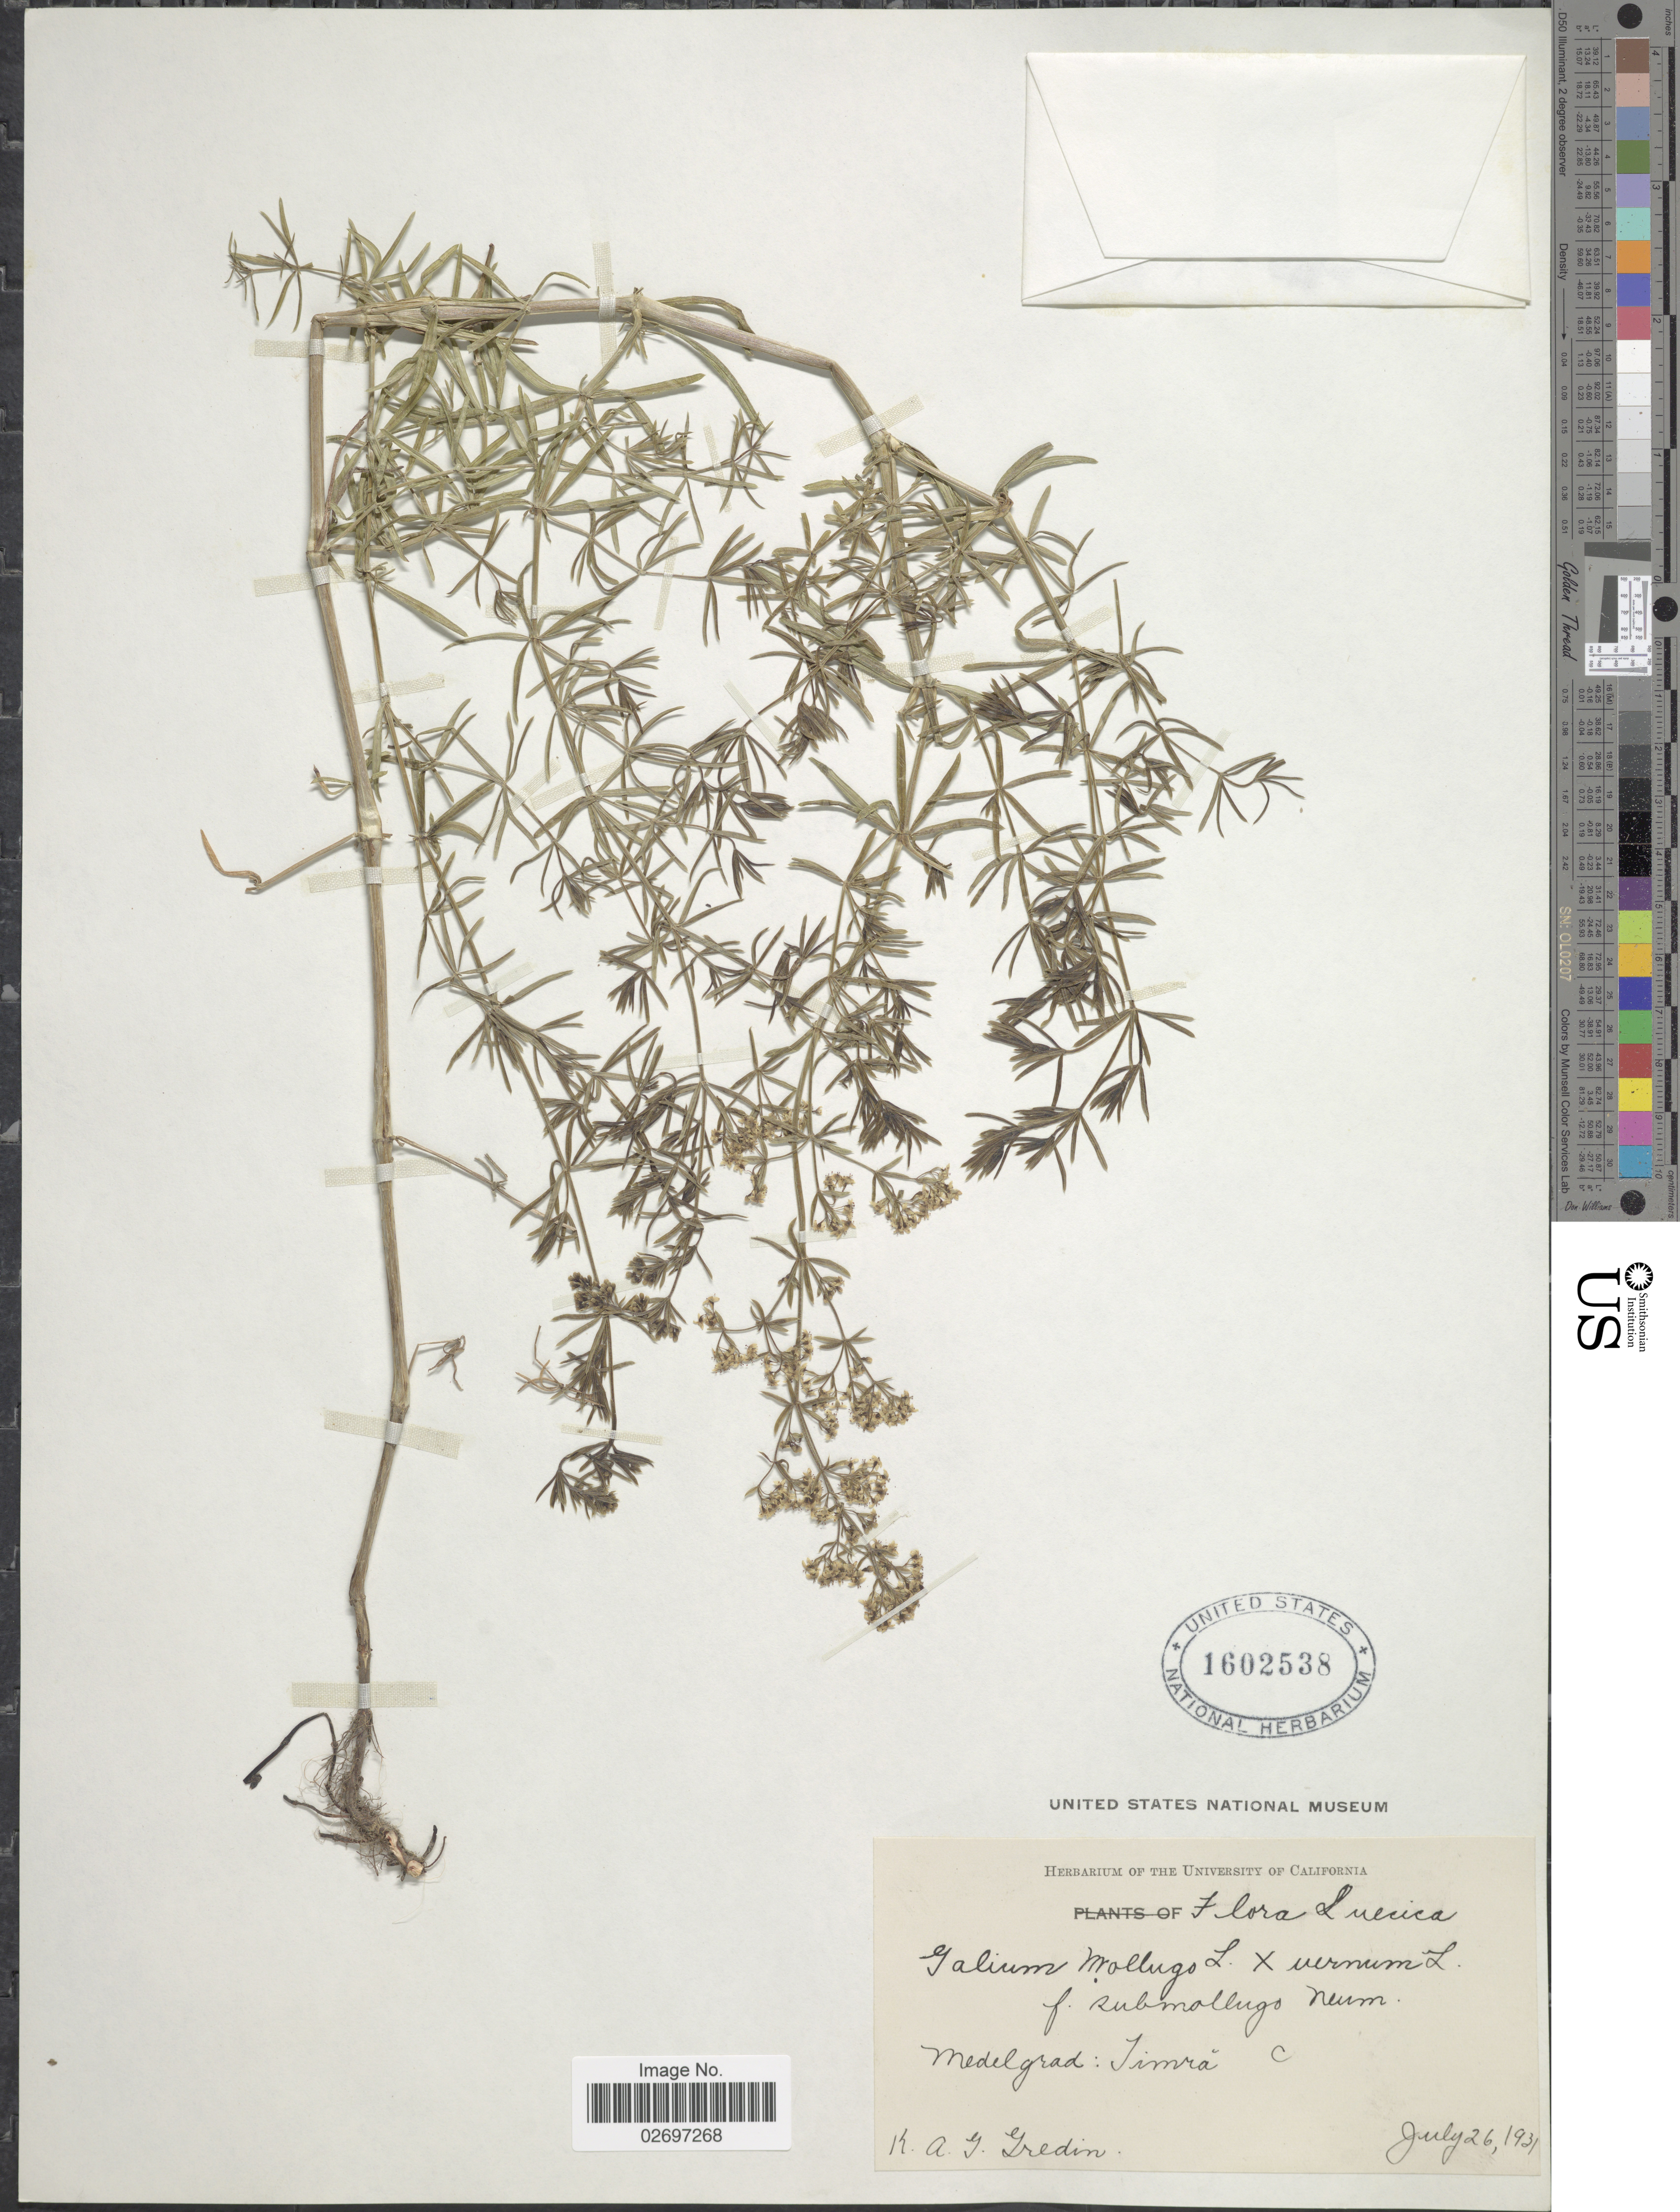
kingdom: Plantae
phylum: Tracheophyta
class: Magnoliopsida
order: Gentianales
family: Rubiaceae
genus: Galium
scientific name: Galium mollugo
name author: L.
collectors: K. Gredin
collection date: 1931-07-26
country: Sweden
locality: Suecica. Medelgrad: Timra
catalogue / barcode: US 1602538